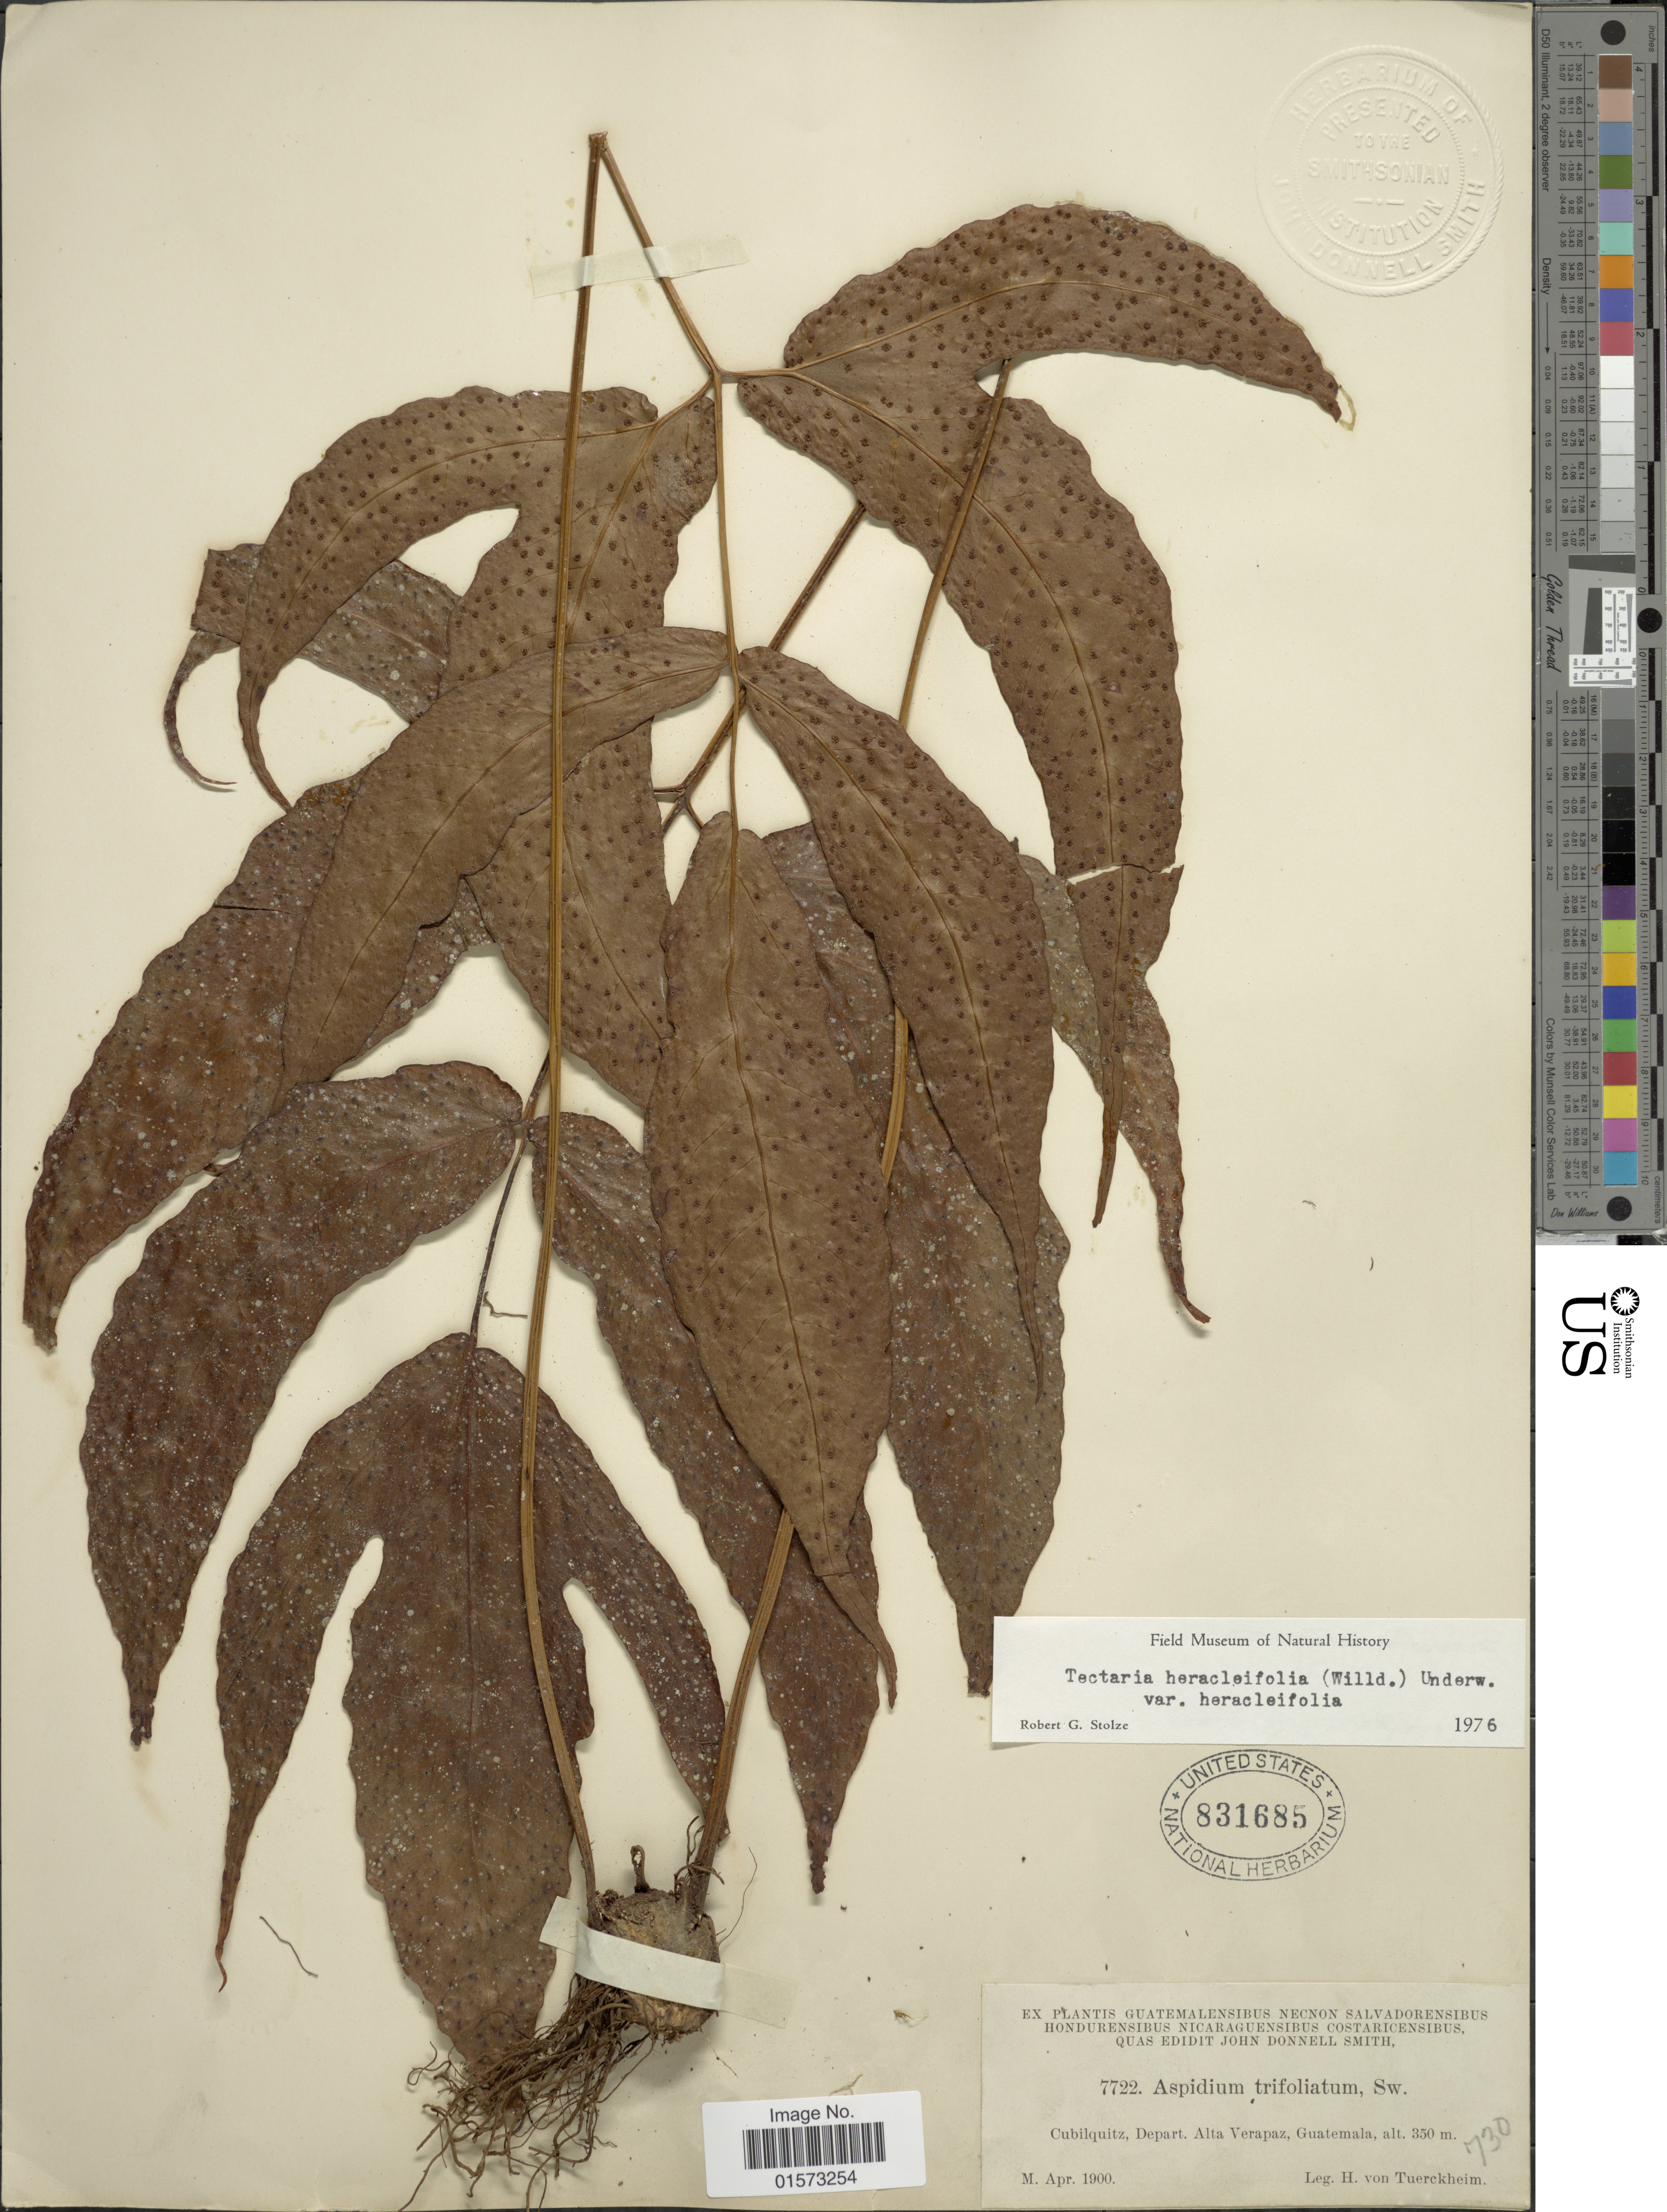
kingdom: Plantae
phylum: Tracheophyta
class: Polypodiopsida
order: Polypodiales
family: Tectariaceae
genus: Tectaria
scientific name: Tectaria heracleifolia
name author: (Willd.) Underw.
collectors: H. von Türckheim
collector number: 7722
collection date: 1900-04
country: Guatemala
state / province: Alta Verapaz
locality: Cubilquitz, depart, Alta Verapaz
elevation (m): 350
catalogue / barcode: US 831685